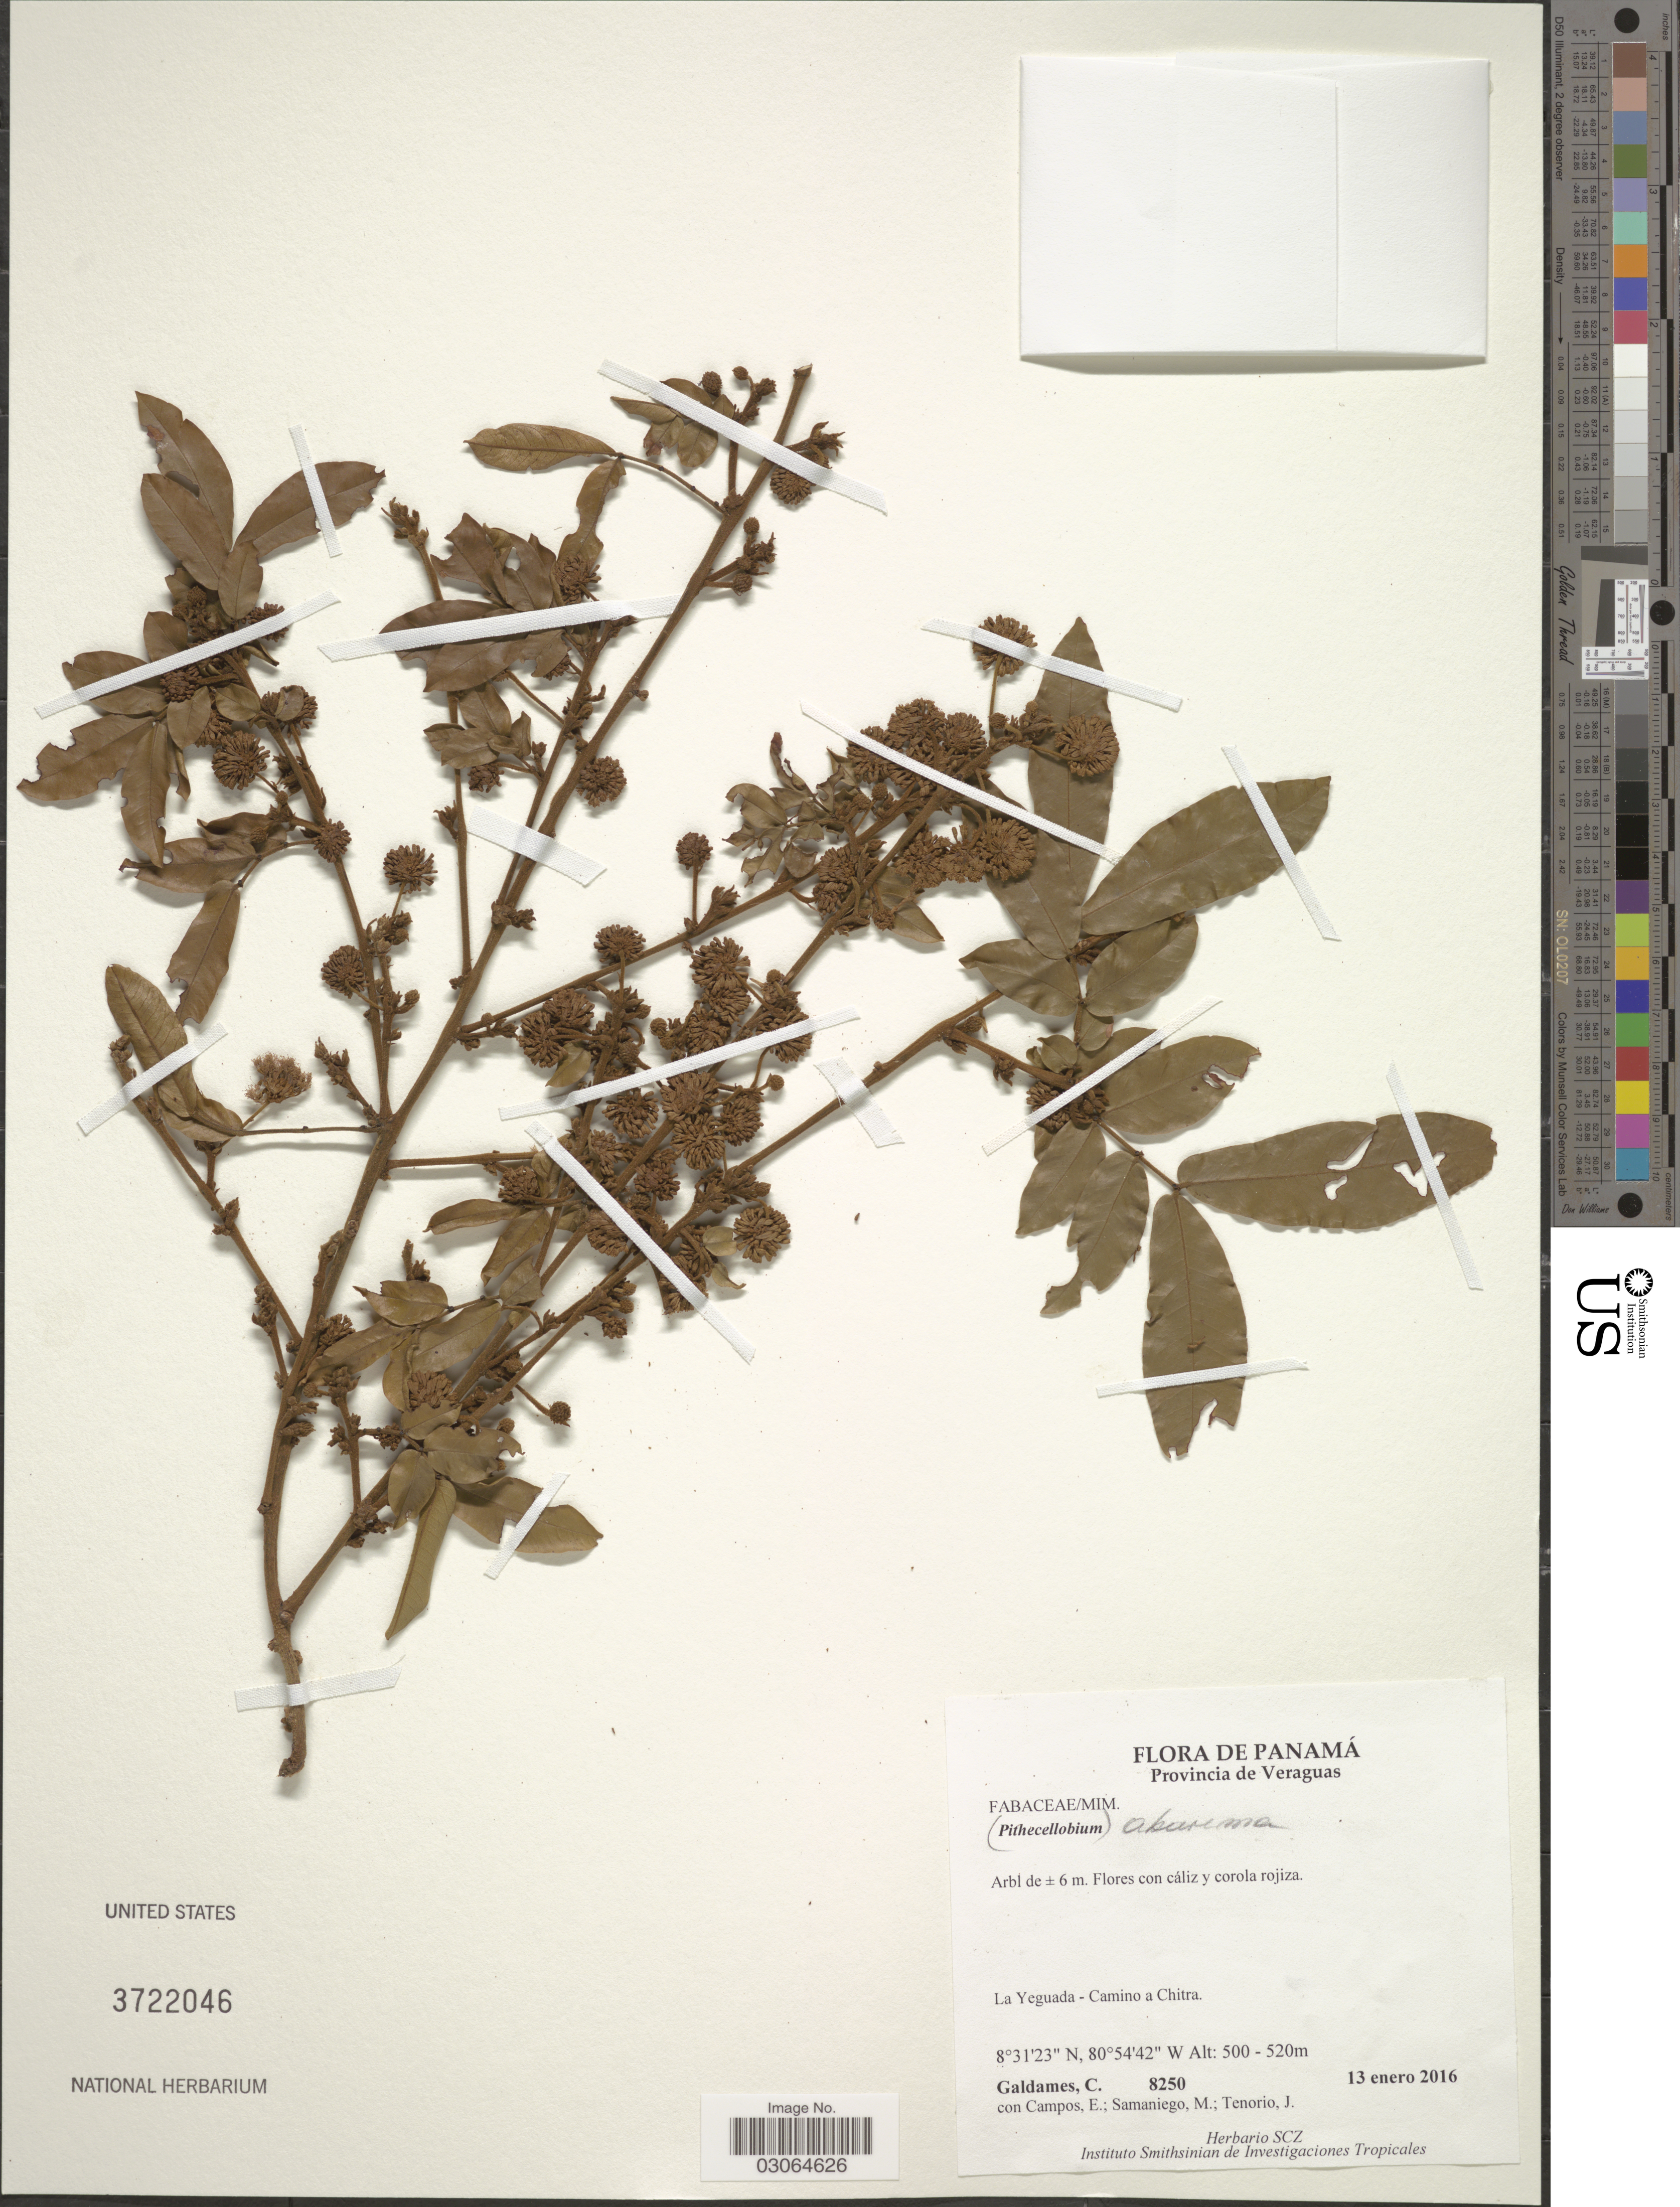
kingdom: Plantae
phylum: Tracheophyta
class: Magnoliopsida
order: Fabales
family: Fabaceae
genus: Abarema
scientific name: Abarema sp.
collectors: C. Galdames, E. Campos, M. Samaniego & J. Tenorio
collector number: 8250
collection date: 2016-01-13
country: Panama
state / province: Veraguas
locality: La Yeguada - Camino a Chitra.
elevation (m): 500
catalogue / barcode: US 3722046